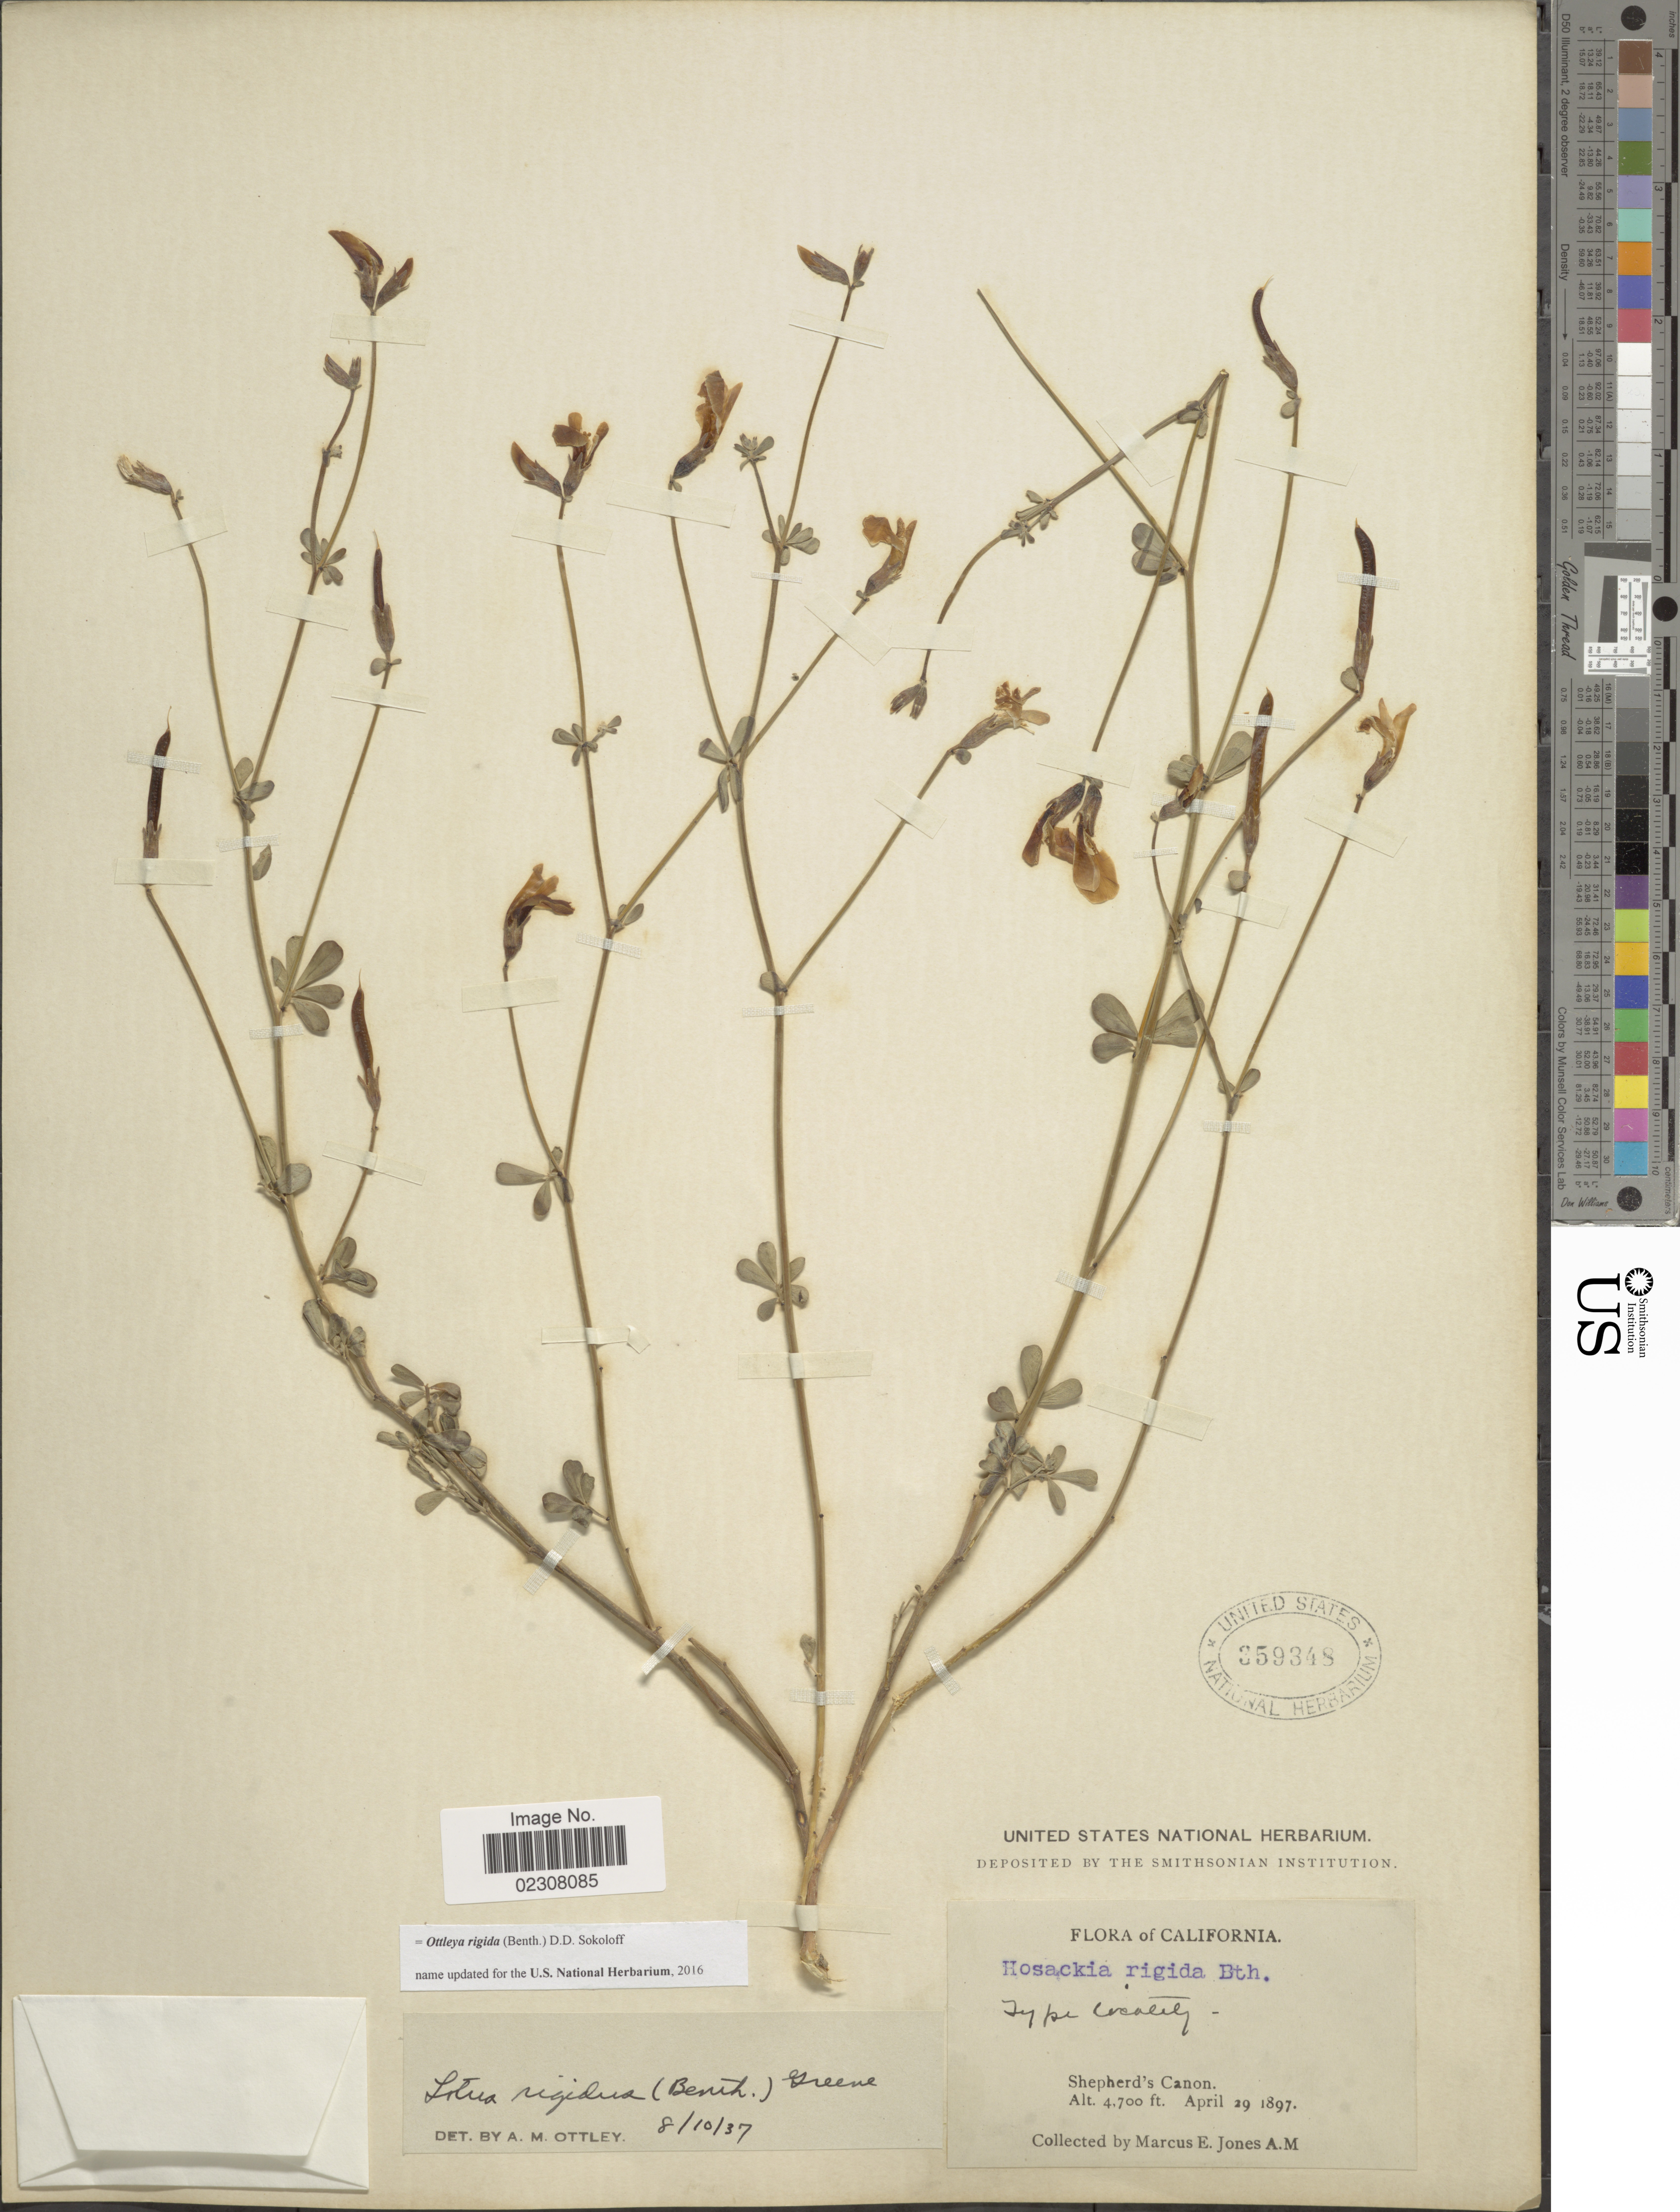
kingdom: Plantae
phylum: Tracheophyta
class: Magnoliopsida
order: Fabales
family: Fabaceae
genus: Ottleya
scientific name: Ottleya rigida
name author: (Benth.) D.D. Sokoloff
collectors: M. E. Jones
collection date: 1897-04-29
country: United States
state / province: California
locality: Shepherd's Canon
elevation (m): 1433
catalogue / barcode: US 359348